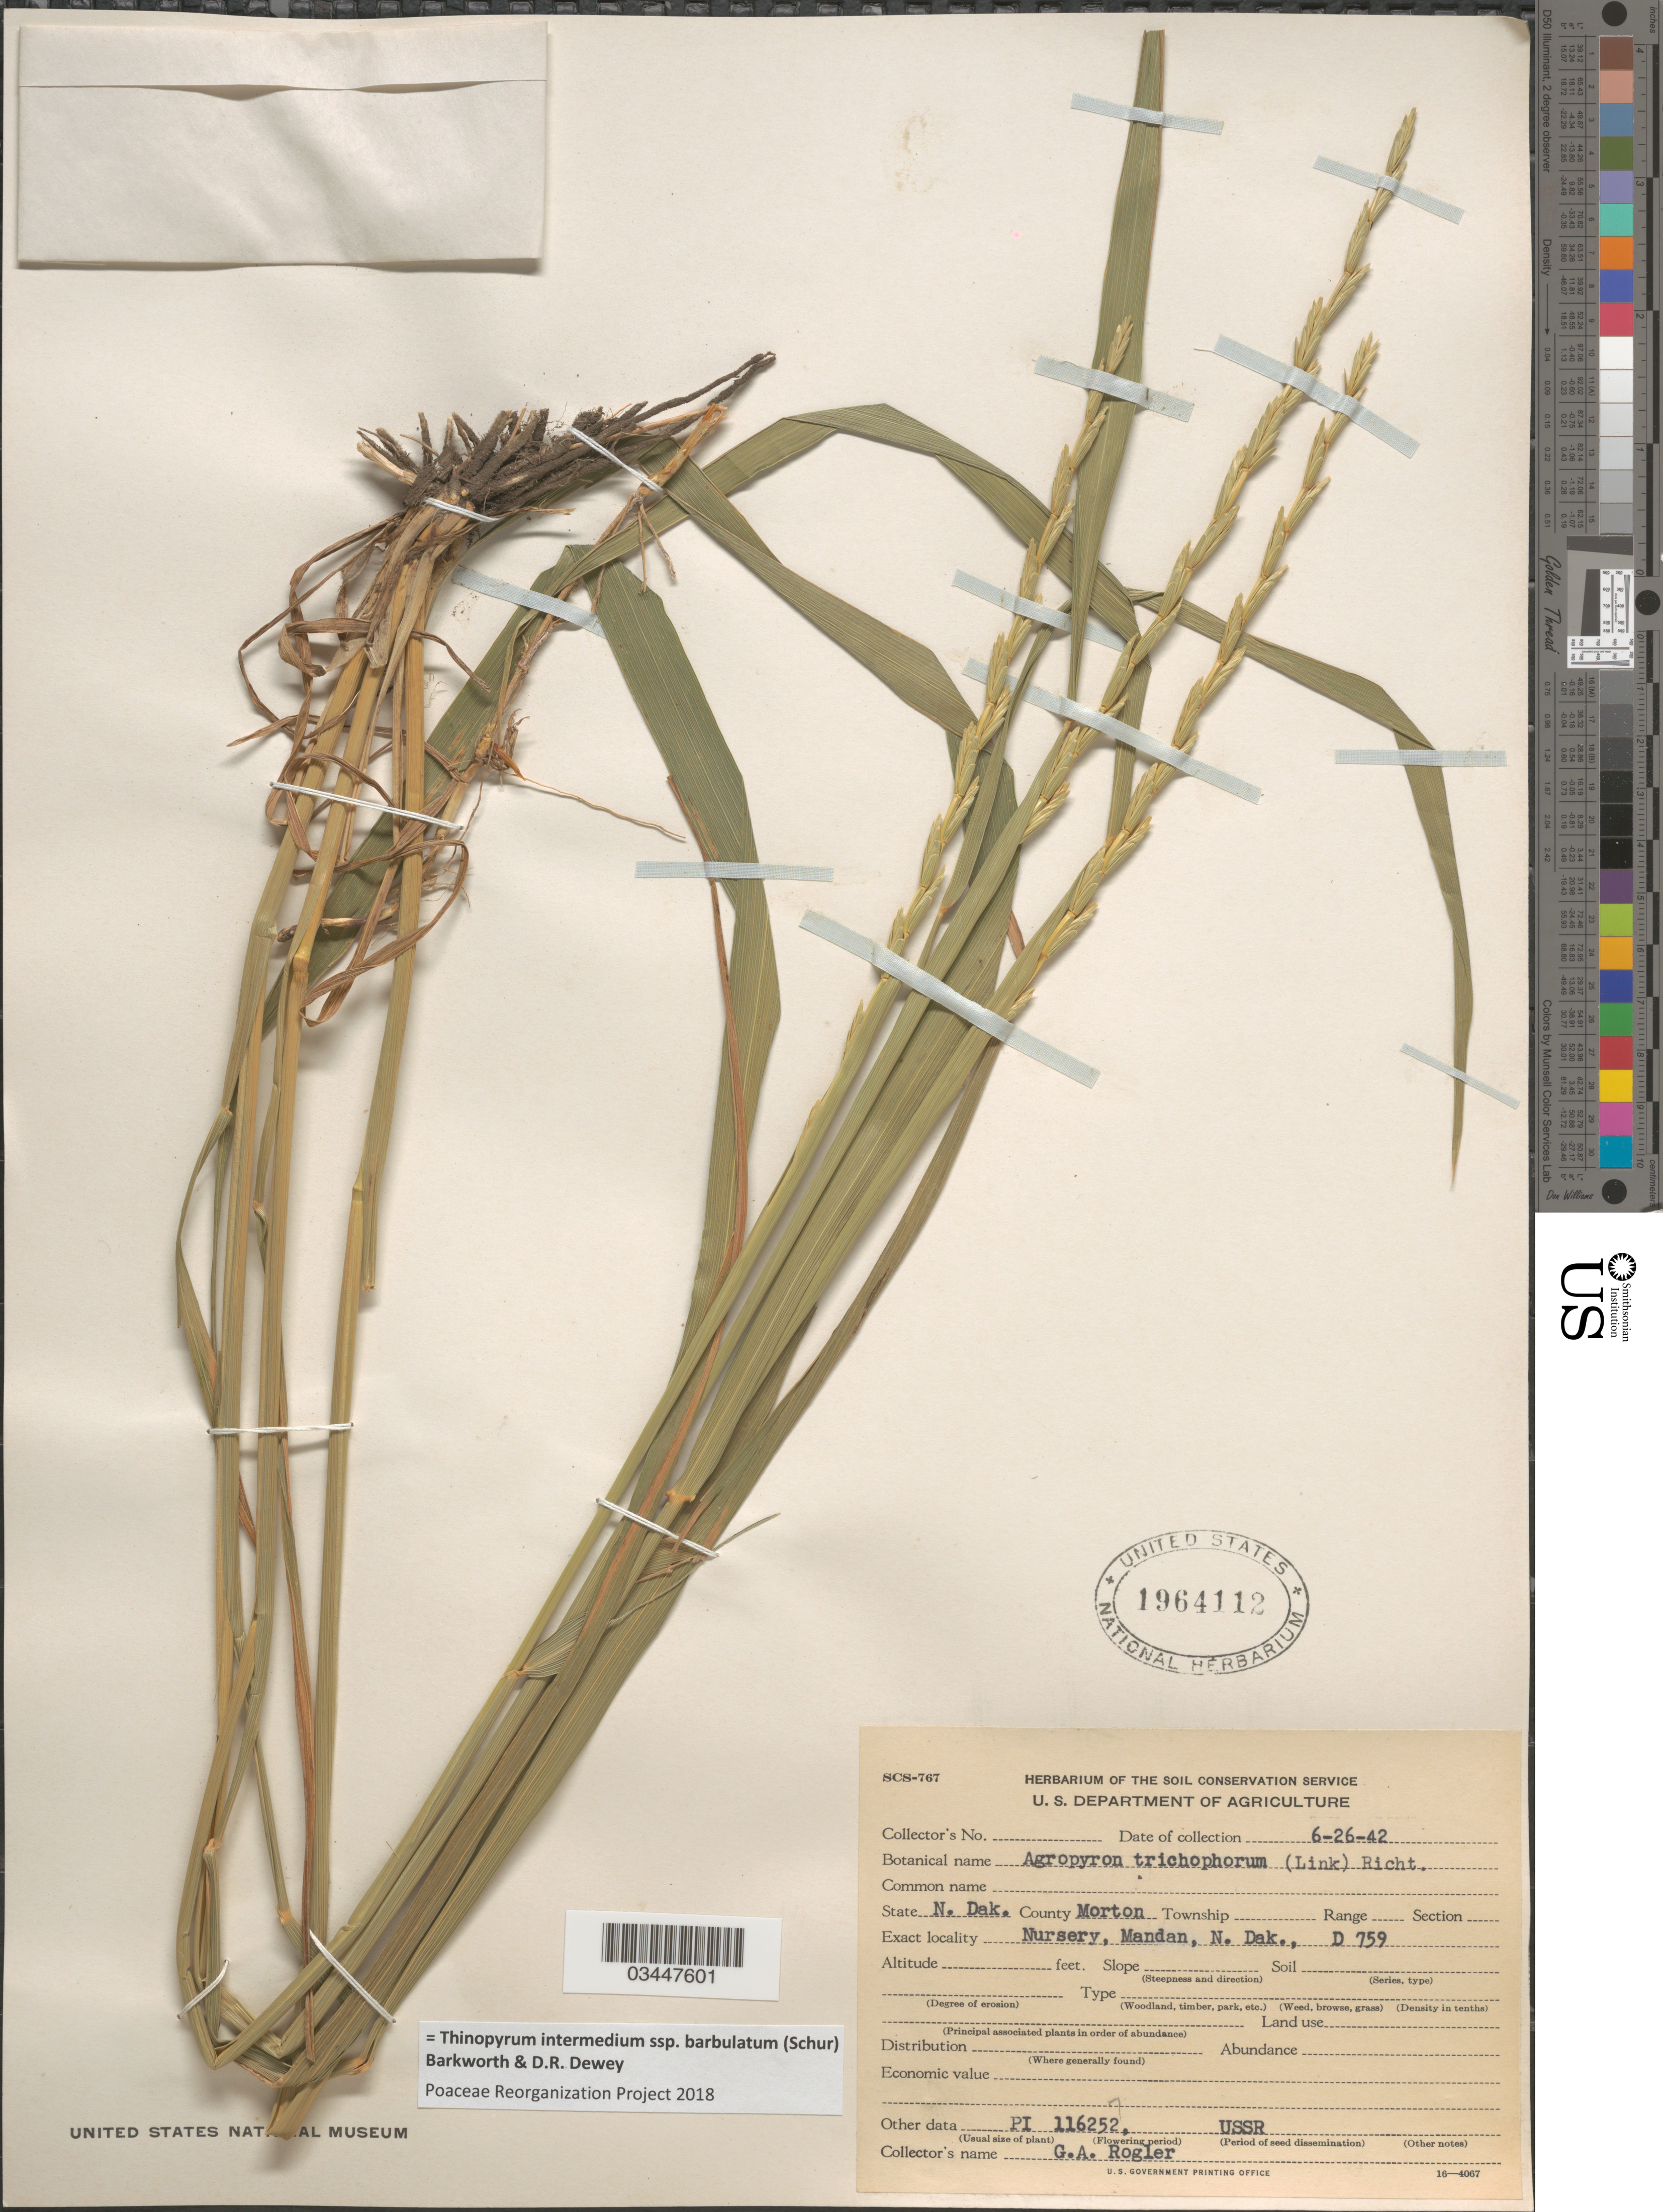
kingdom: Plantae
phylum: Tracheophyta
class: Liliopsida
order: Poales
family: Poaceae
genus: Thinopyrum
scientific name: Thinopyrum intermedium subsp. barbulatum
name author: (Schur) Barkworth & Dewey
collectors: G. Rogler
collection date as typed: Transcribed d/m/y: 26/6/42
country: United States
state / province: North Dakota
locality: County Morton. Nursery, Mandan, D 759.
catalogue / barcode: US 1964112